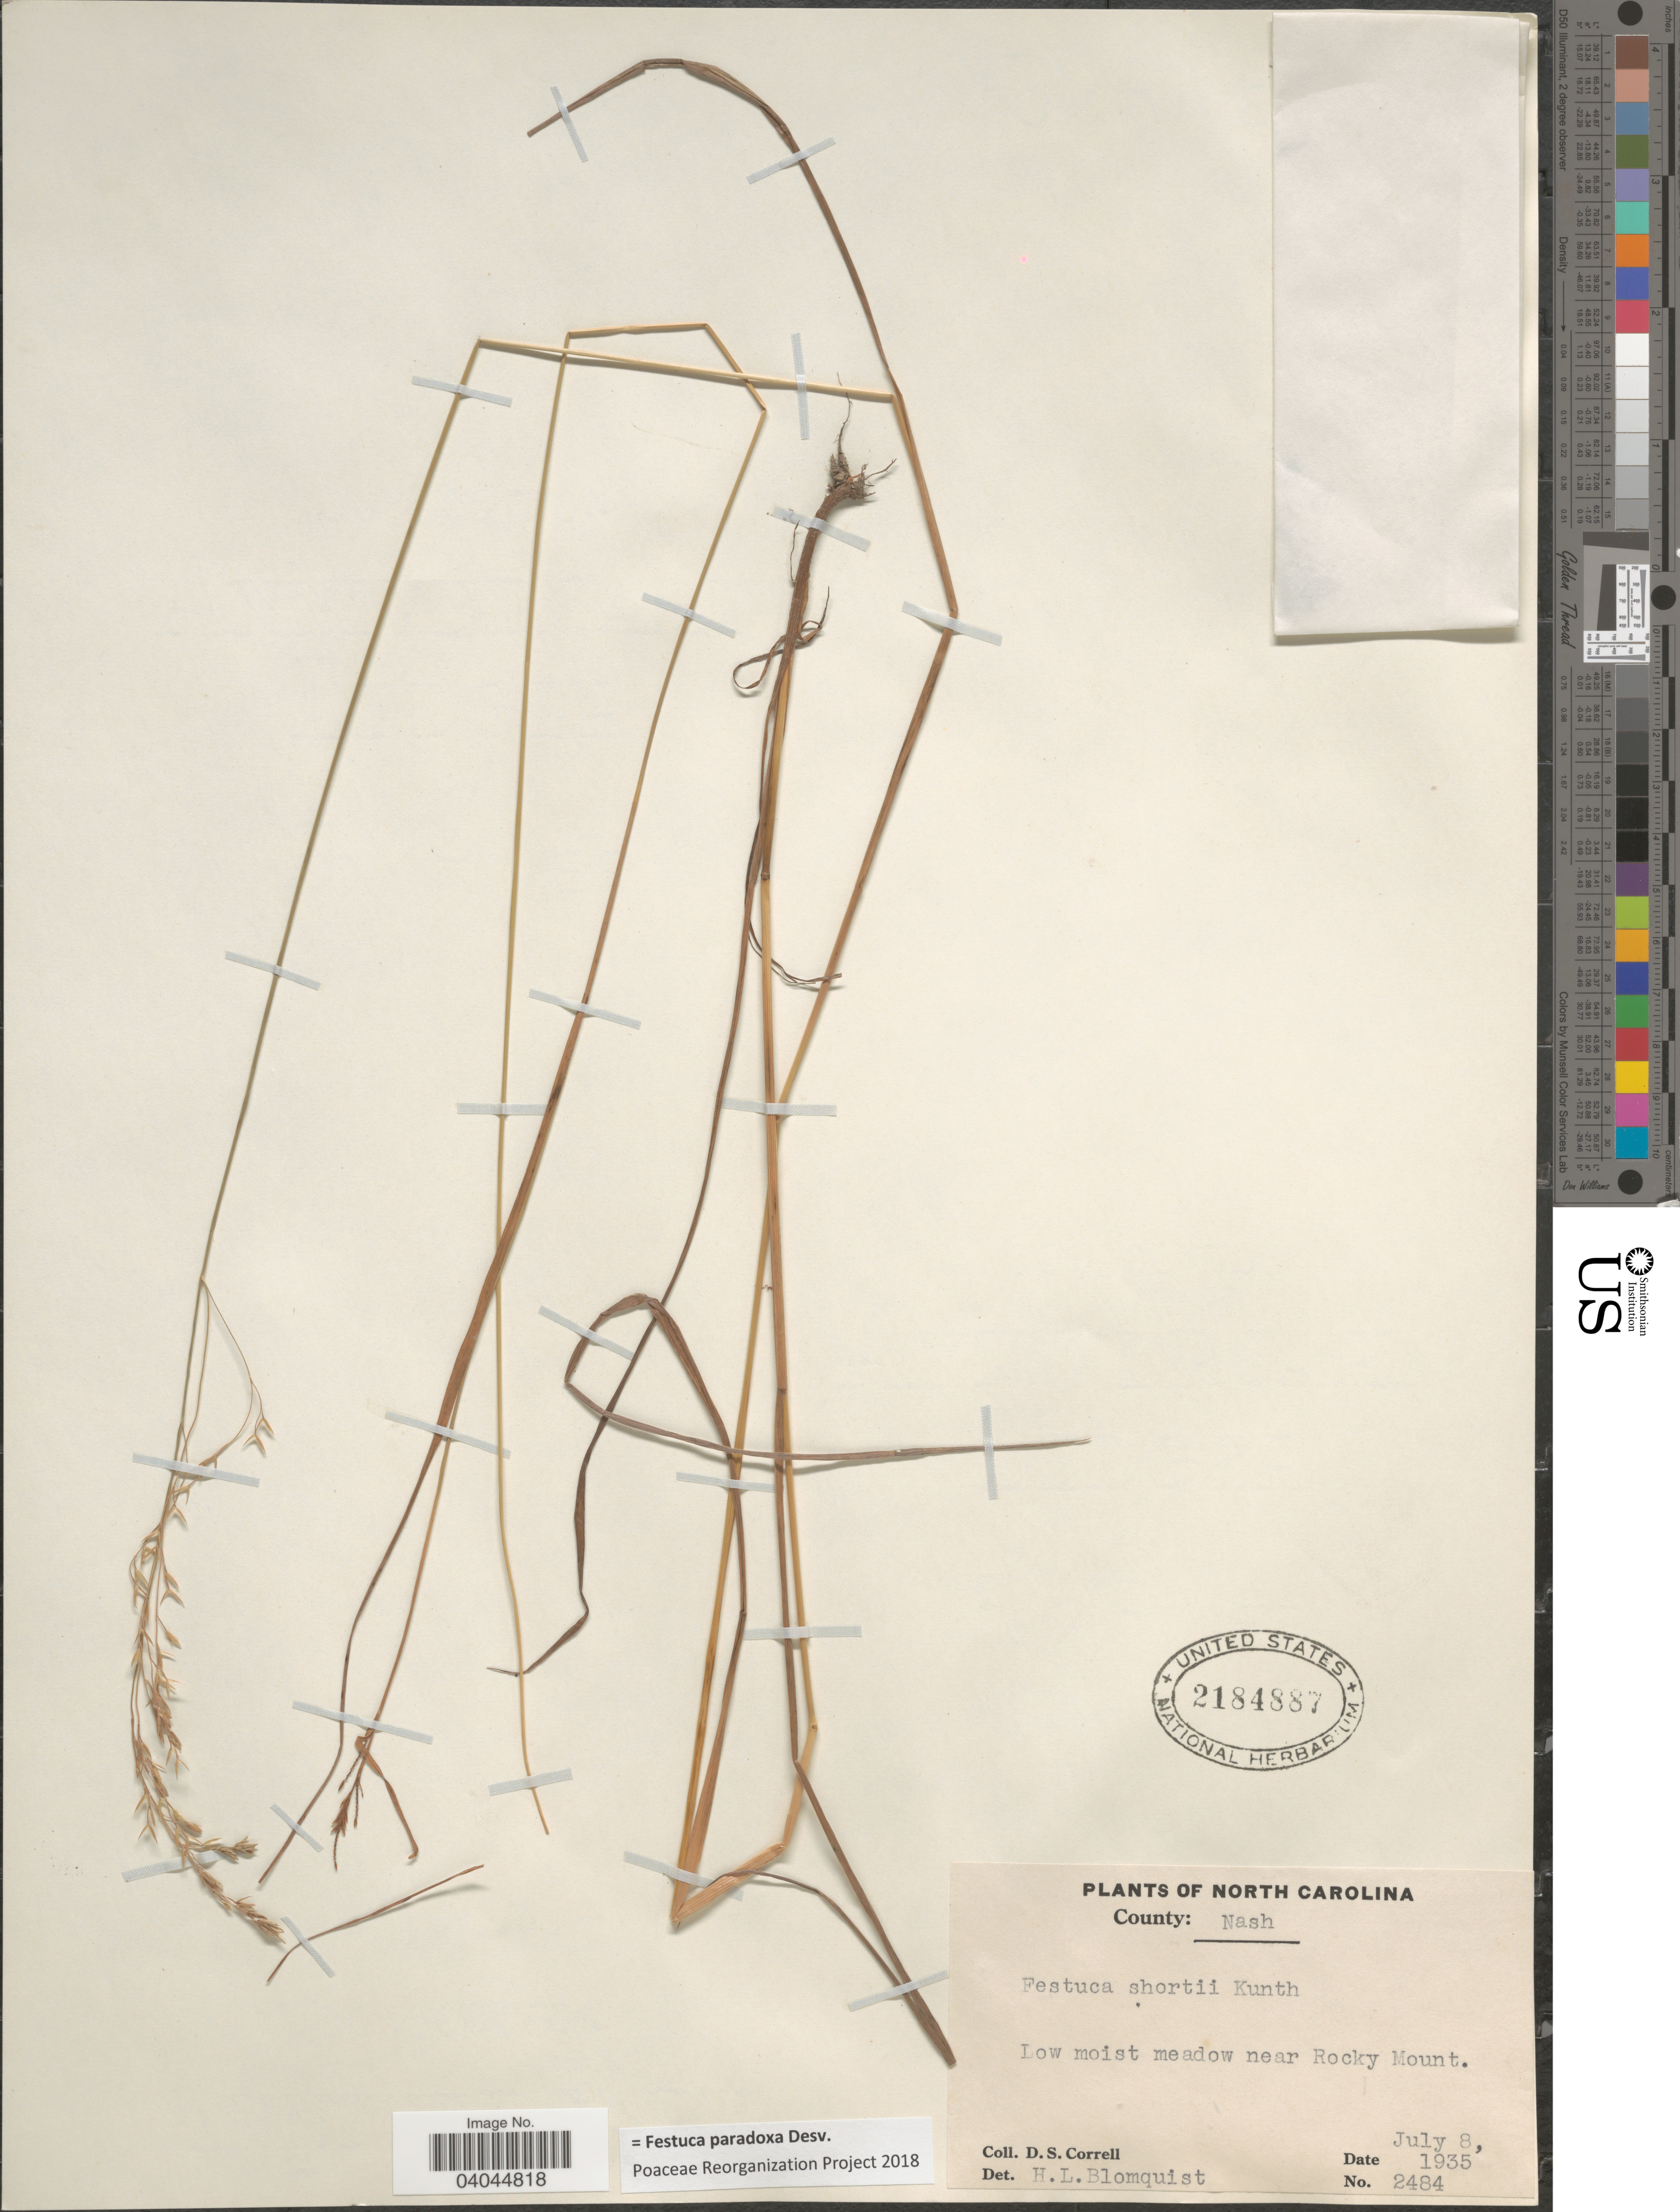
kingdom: Plantae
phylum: Tracheophyta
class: Liliopsida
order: Poales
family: Poaceae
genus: Festuca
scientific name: Festuca paradoxa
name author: Desv.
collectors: D. S. Correll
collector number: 2484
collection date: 1935-07-08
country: United States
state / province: North Carolina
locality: County: Nash. Low moist meadow near Rocky Mount.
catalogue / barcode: US 2184887